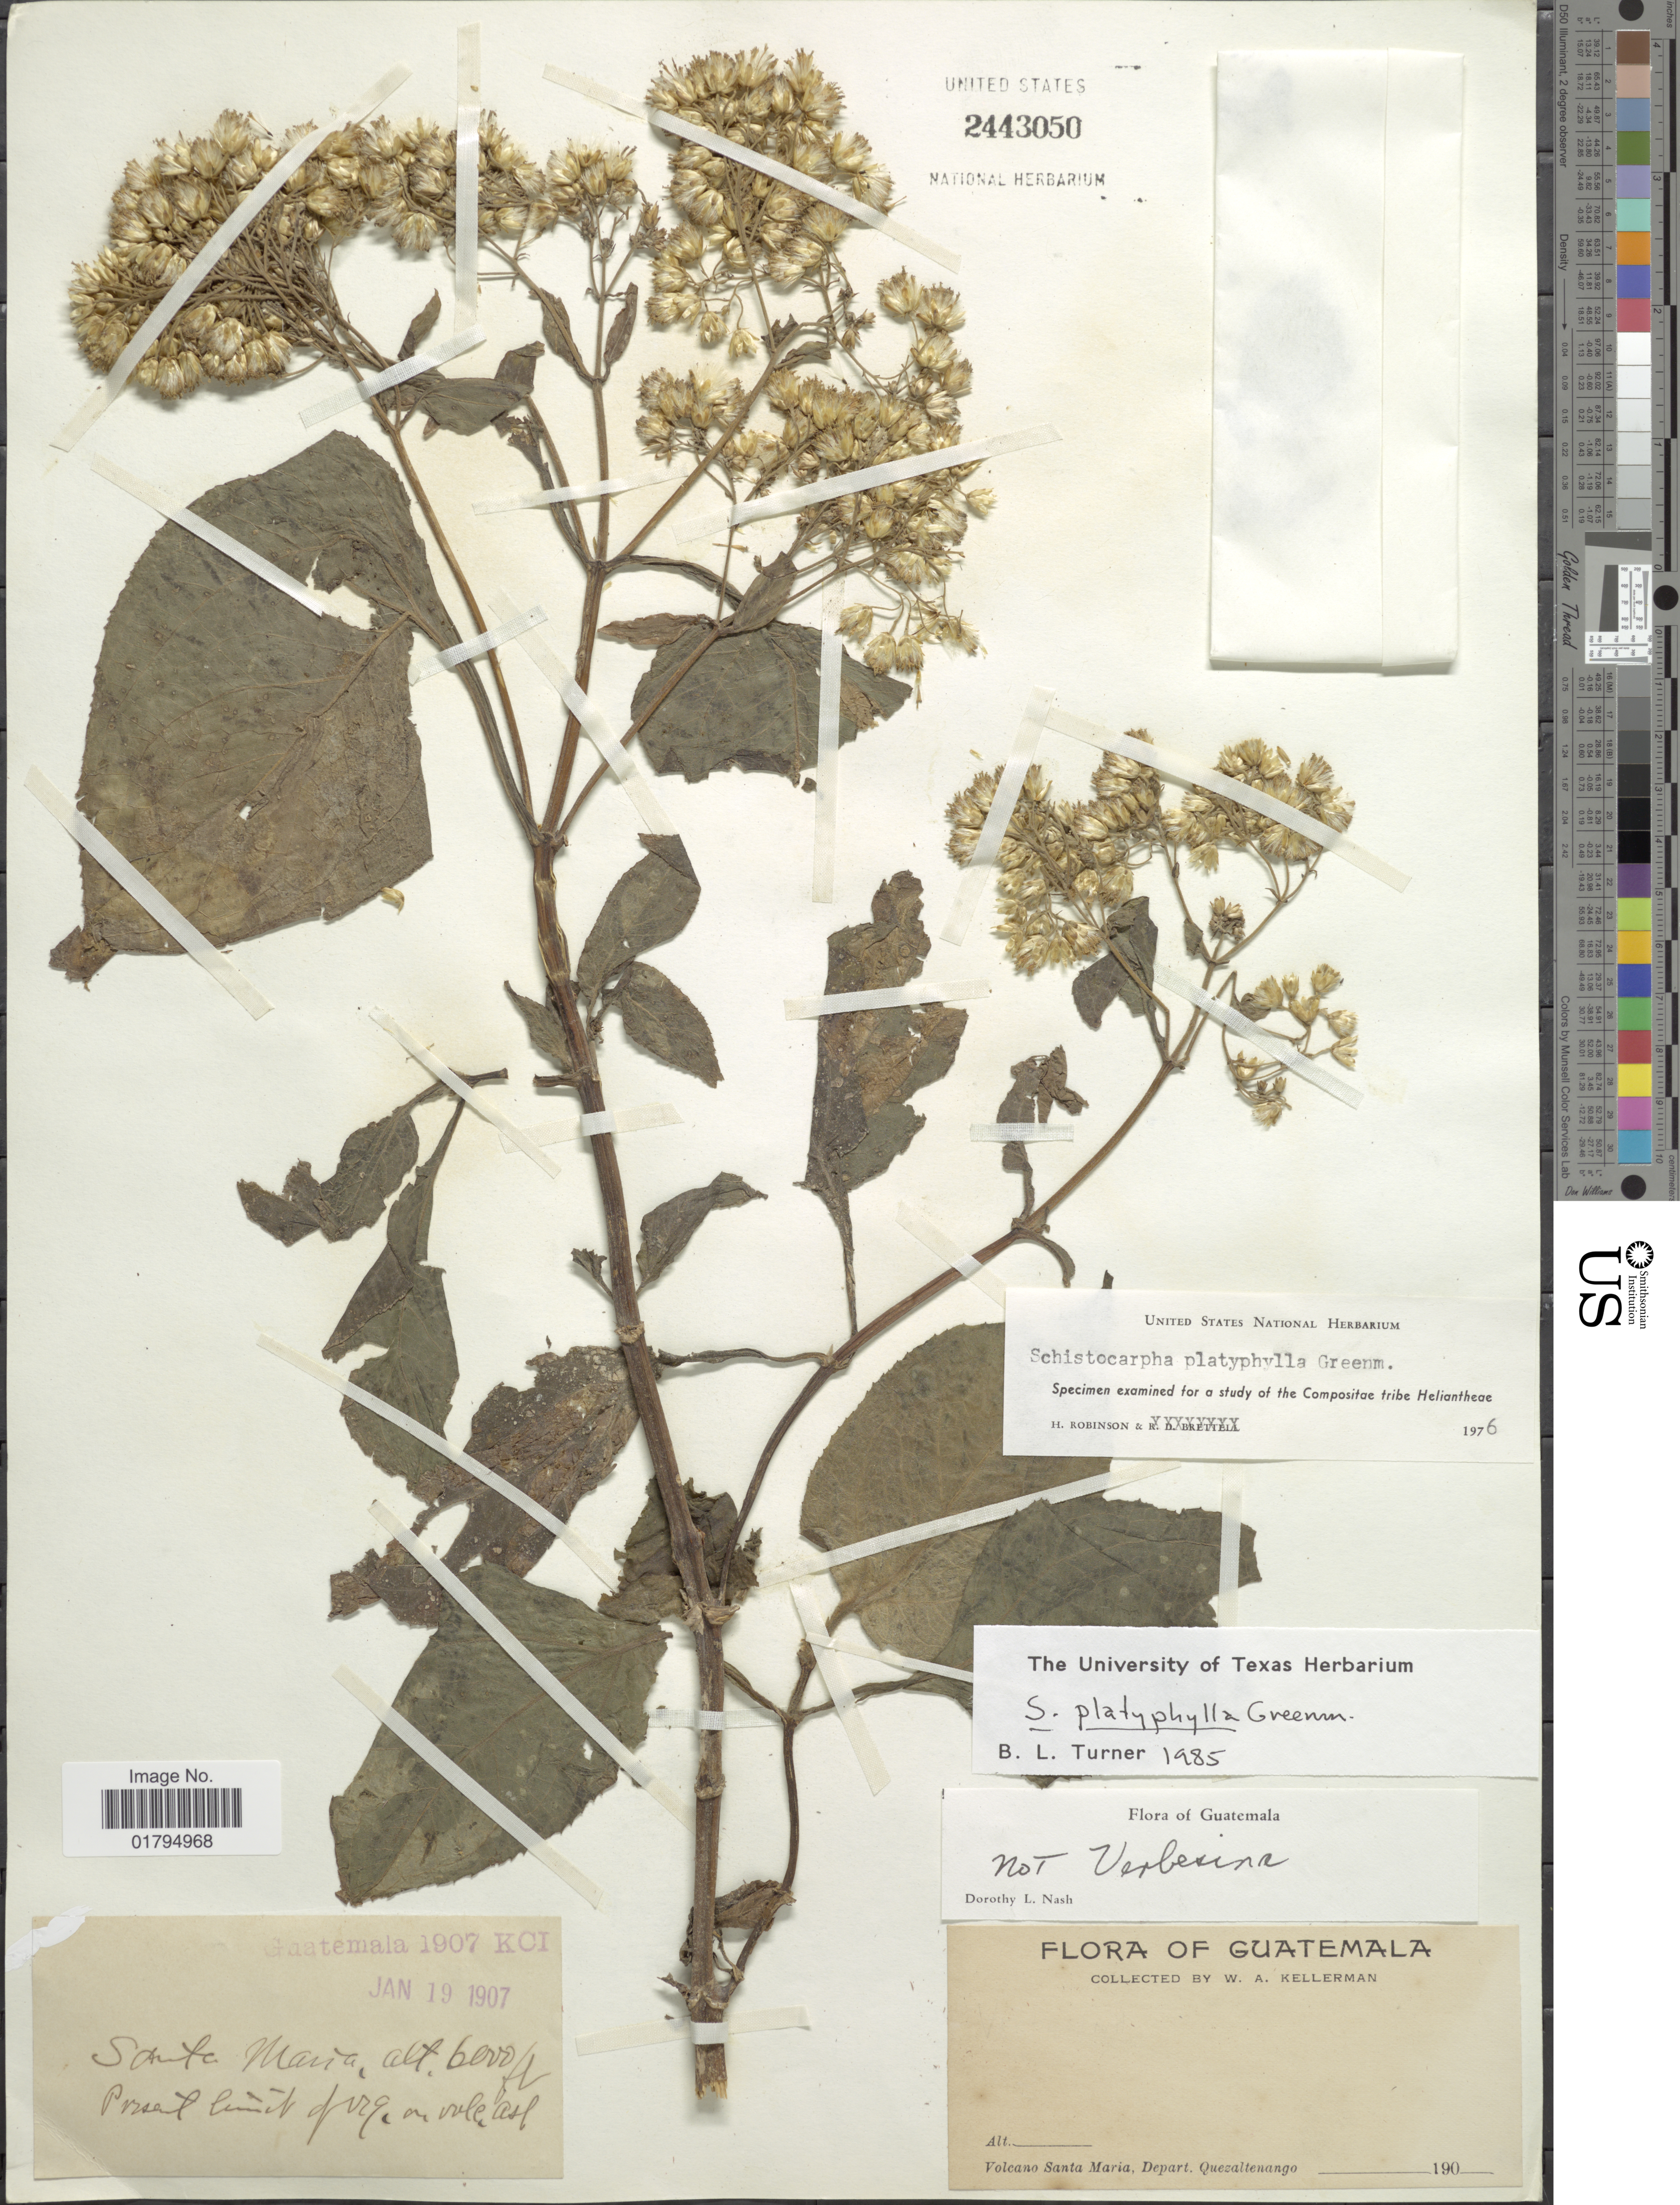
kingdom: Plantae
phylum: Tracheophyta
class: Magnoliopsida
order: Asterales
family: Asteraceae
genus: Schistocarpha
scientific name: Schistocarpha platyphylla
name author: Greenm.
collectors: W. Kellerman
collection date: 1907-01-19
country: Guatemala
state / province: Quetzaltenango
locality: Volcano Santa Maria, [illegible text]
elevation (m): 1829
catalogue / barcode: US 2443050